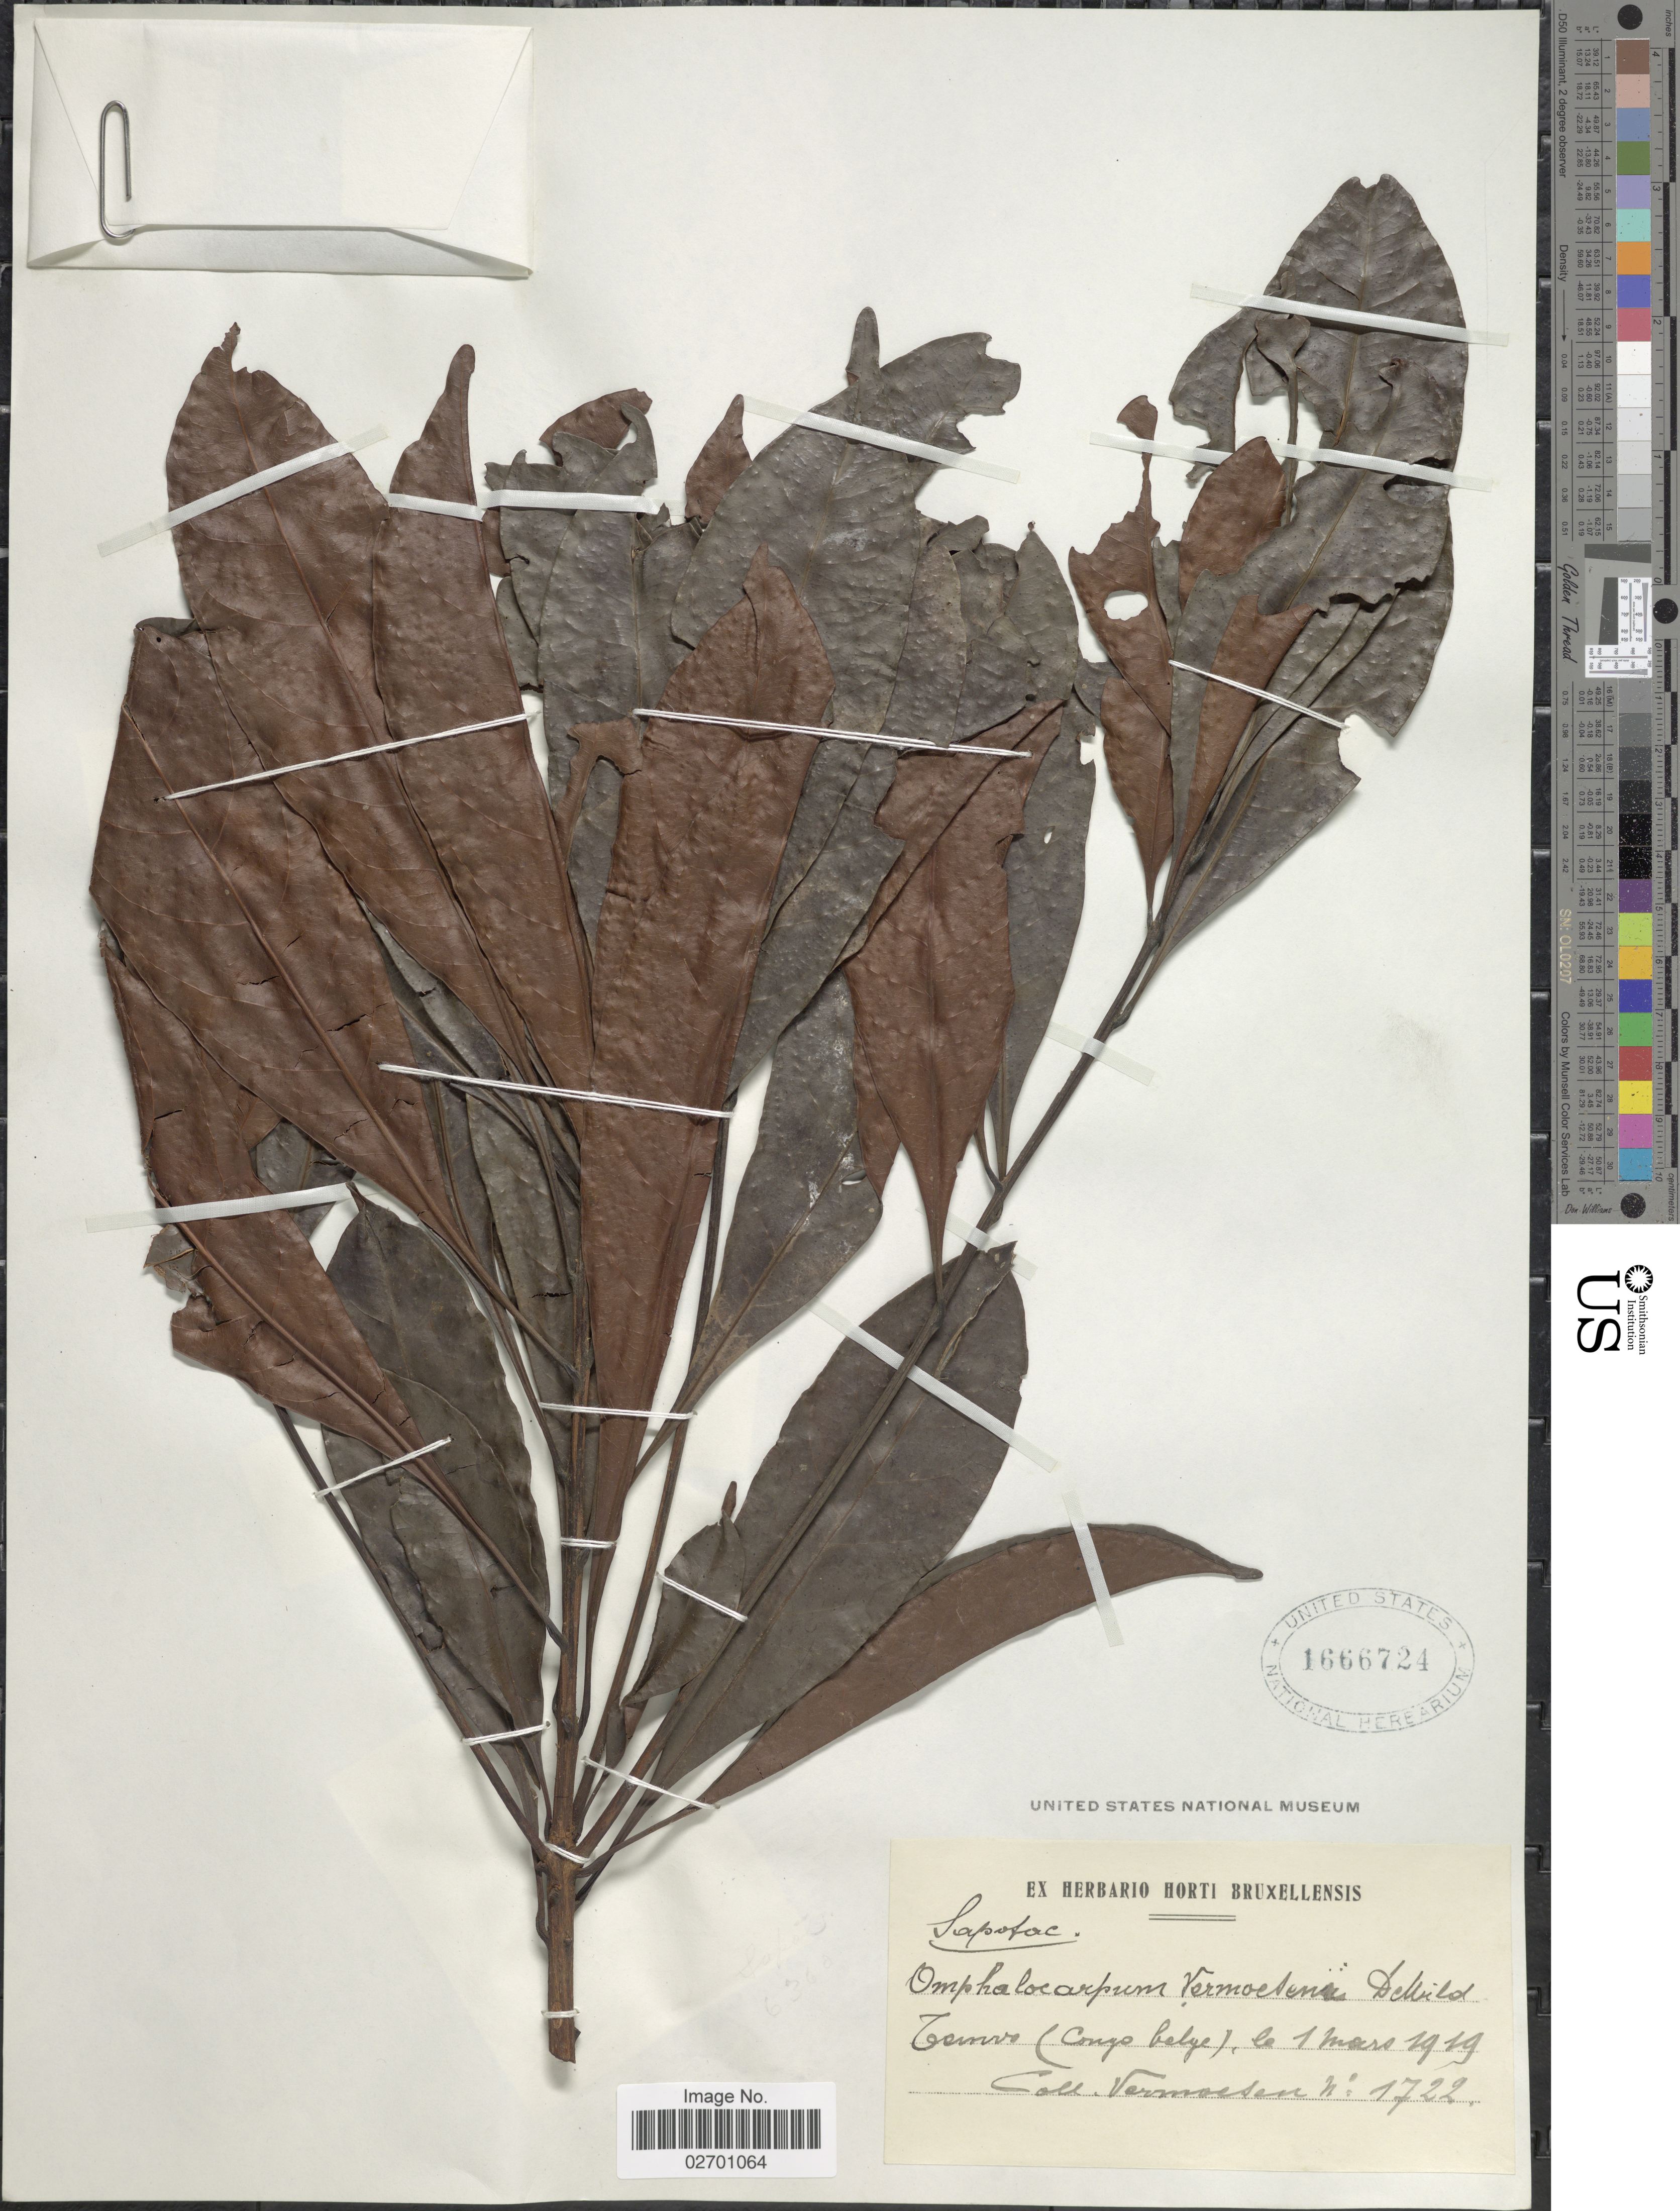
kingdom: Plantae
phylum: Tracheophyta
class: Magnoliopsida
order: Ericales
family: Sapotaceae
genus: Omphalocarpum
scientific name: Omphalocarpum vermoesenii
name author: De Wild.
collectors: -- Vermoesen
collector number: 1722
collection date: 1919-03-01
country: Congo, Democratic Republic of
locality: Temvo (Congo belge)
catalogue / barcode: US 1666724